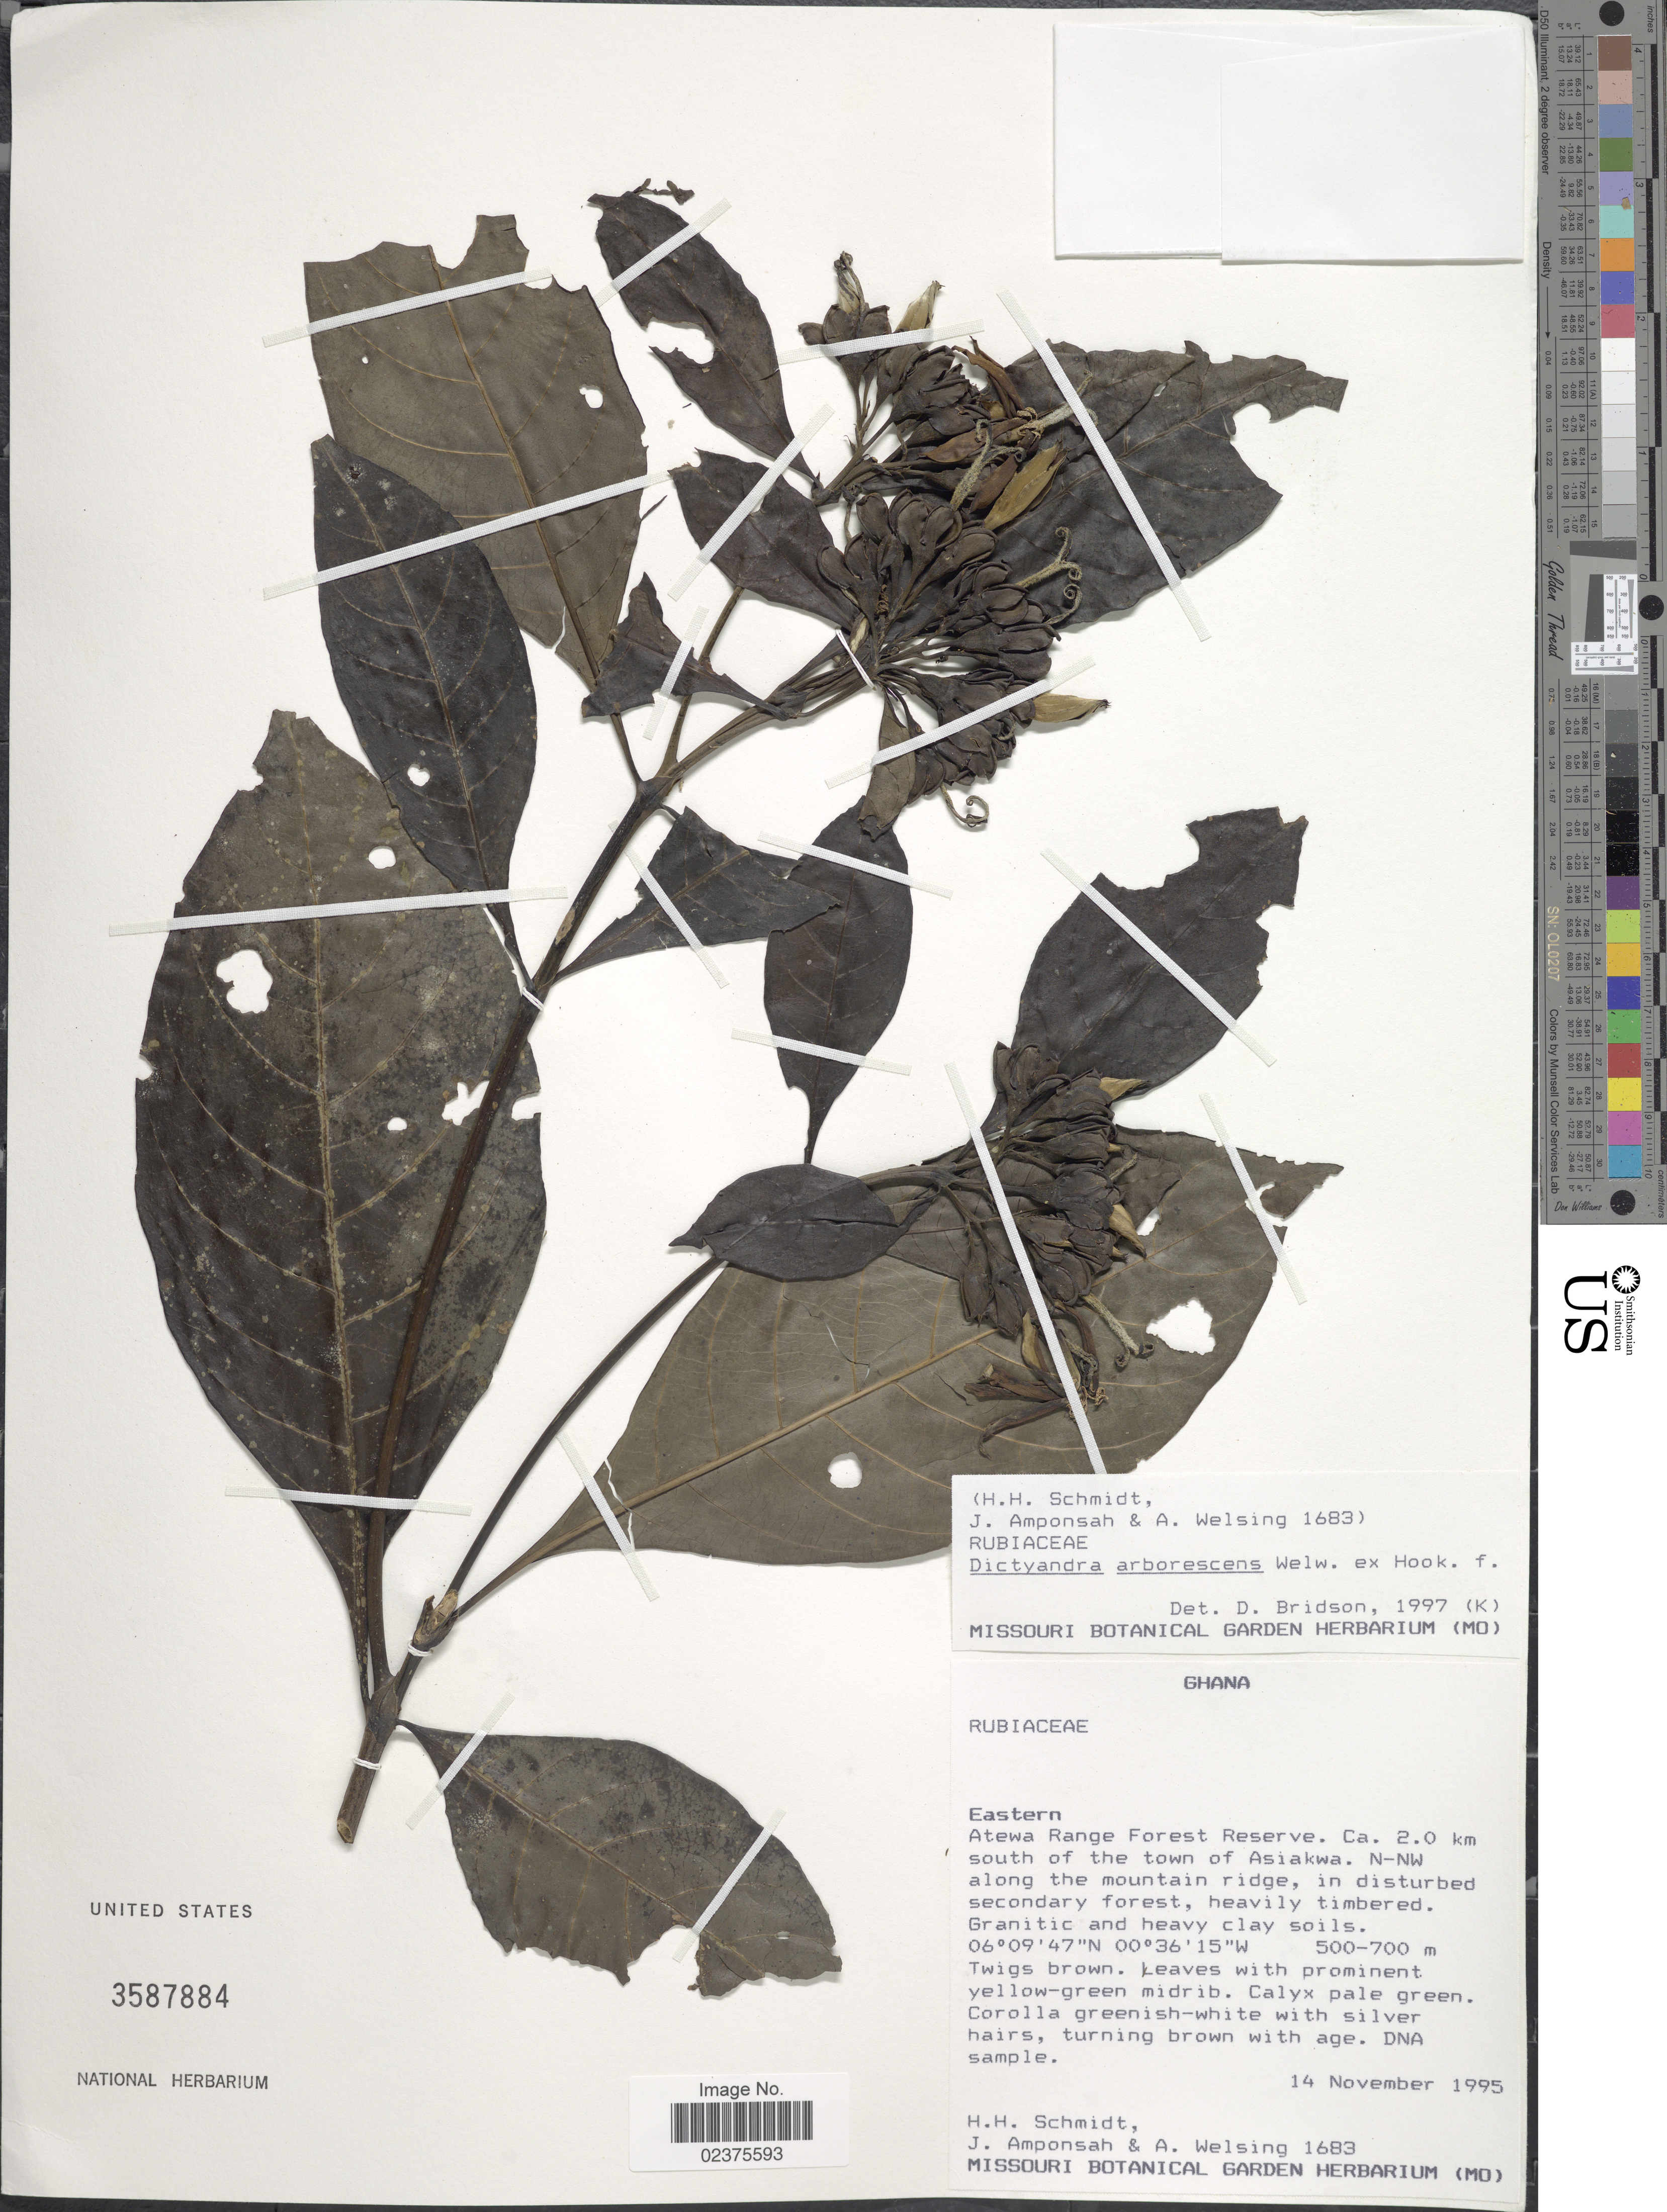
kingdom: Plantae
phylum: Tracheophyta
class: Magnoliopsida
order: Gentianales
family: Rubiaceae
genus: Dictyandra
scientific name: Dictyandra arborescens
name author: Welw. ex Hook. f.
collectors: H. H. Schmidt, J. Amponsah & A. Welsing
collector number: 1683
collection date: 1995-11-14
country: Ghana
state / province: Eastern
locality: Antewa Range Forest Reserve. Ca. 2.0 km south of the town of Asiakwa. N-NW along the mountain ridge, in disturbed secondary forest, heavily timbered. Granitic and heavily clay soils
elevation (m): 500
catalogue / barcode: US 3587884